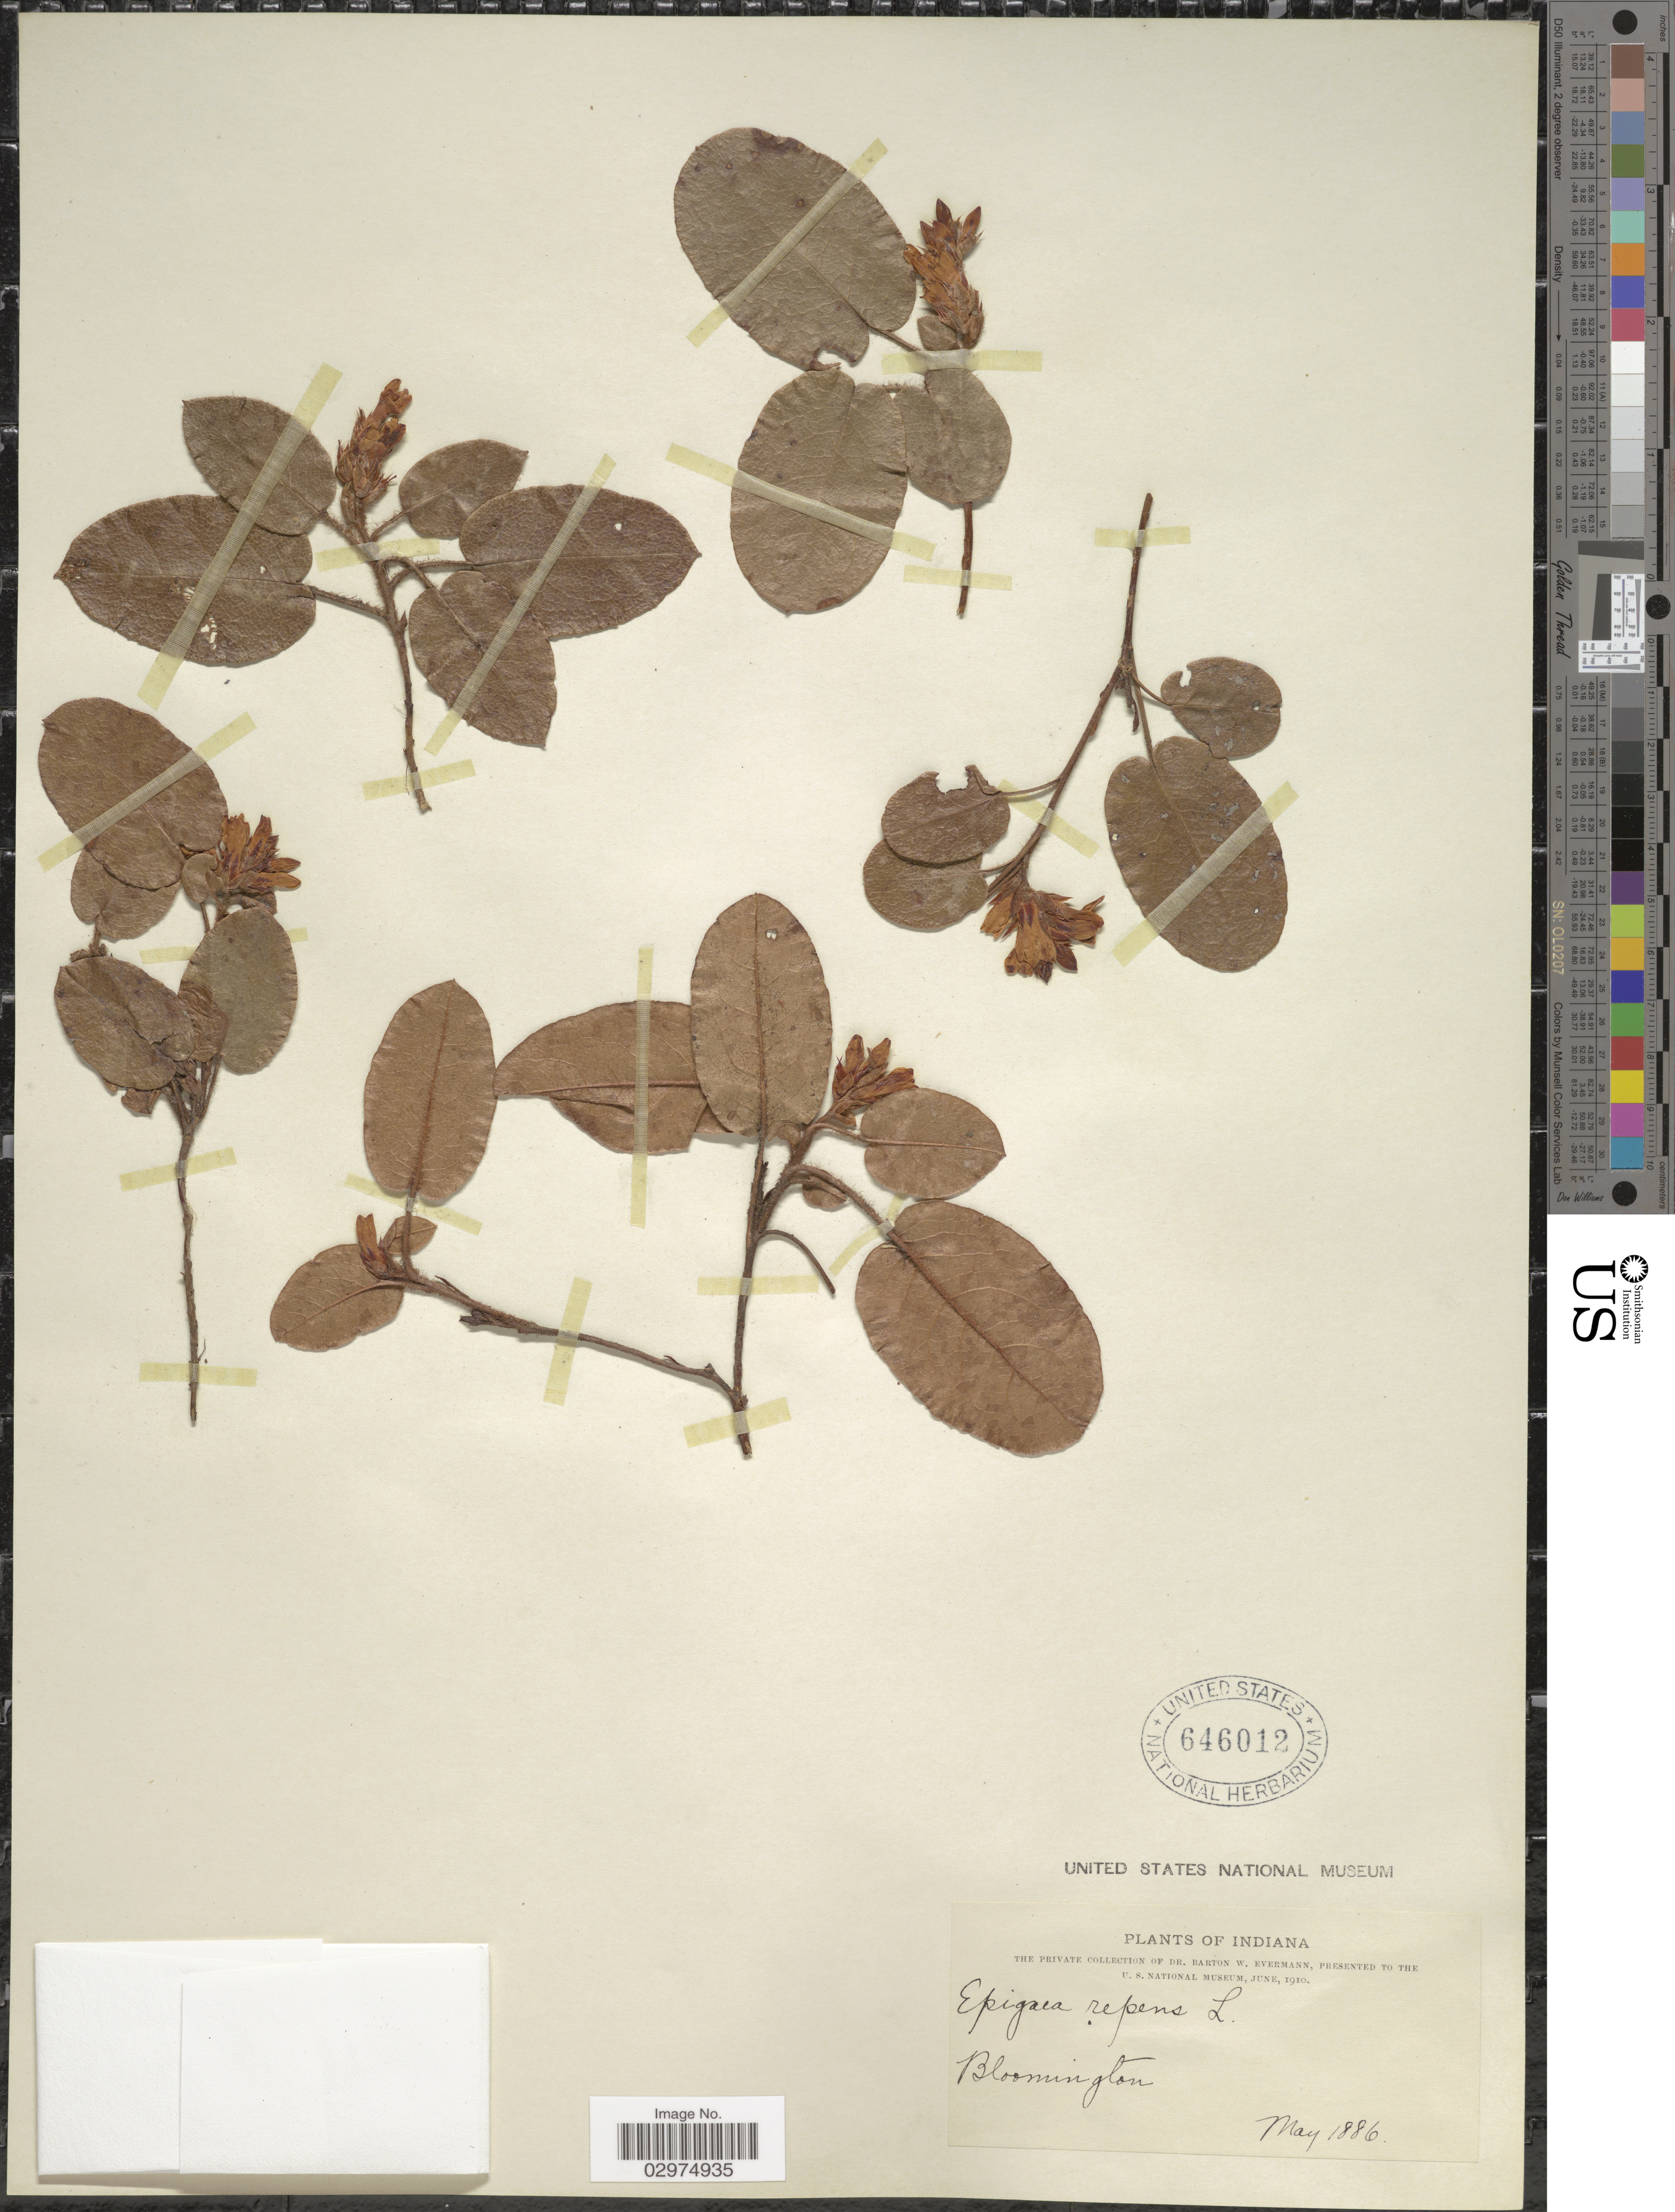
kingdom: Plantae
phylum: Tracheophyta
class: Magnoliopsida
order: Ericales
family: Ericaceae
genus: Epigaea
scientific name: Epigaea repens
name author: L.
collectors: B. W. Evermann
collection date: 1886-05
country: United States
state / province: Indiana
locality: Bloomington.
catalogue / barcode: US 646012